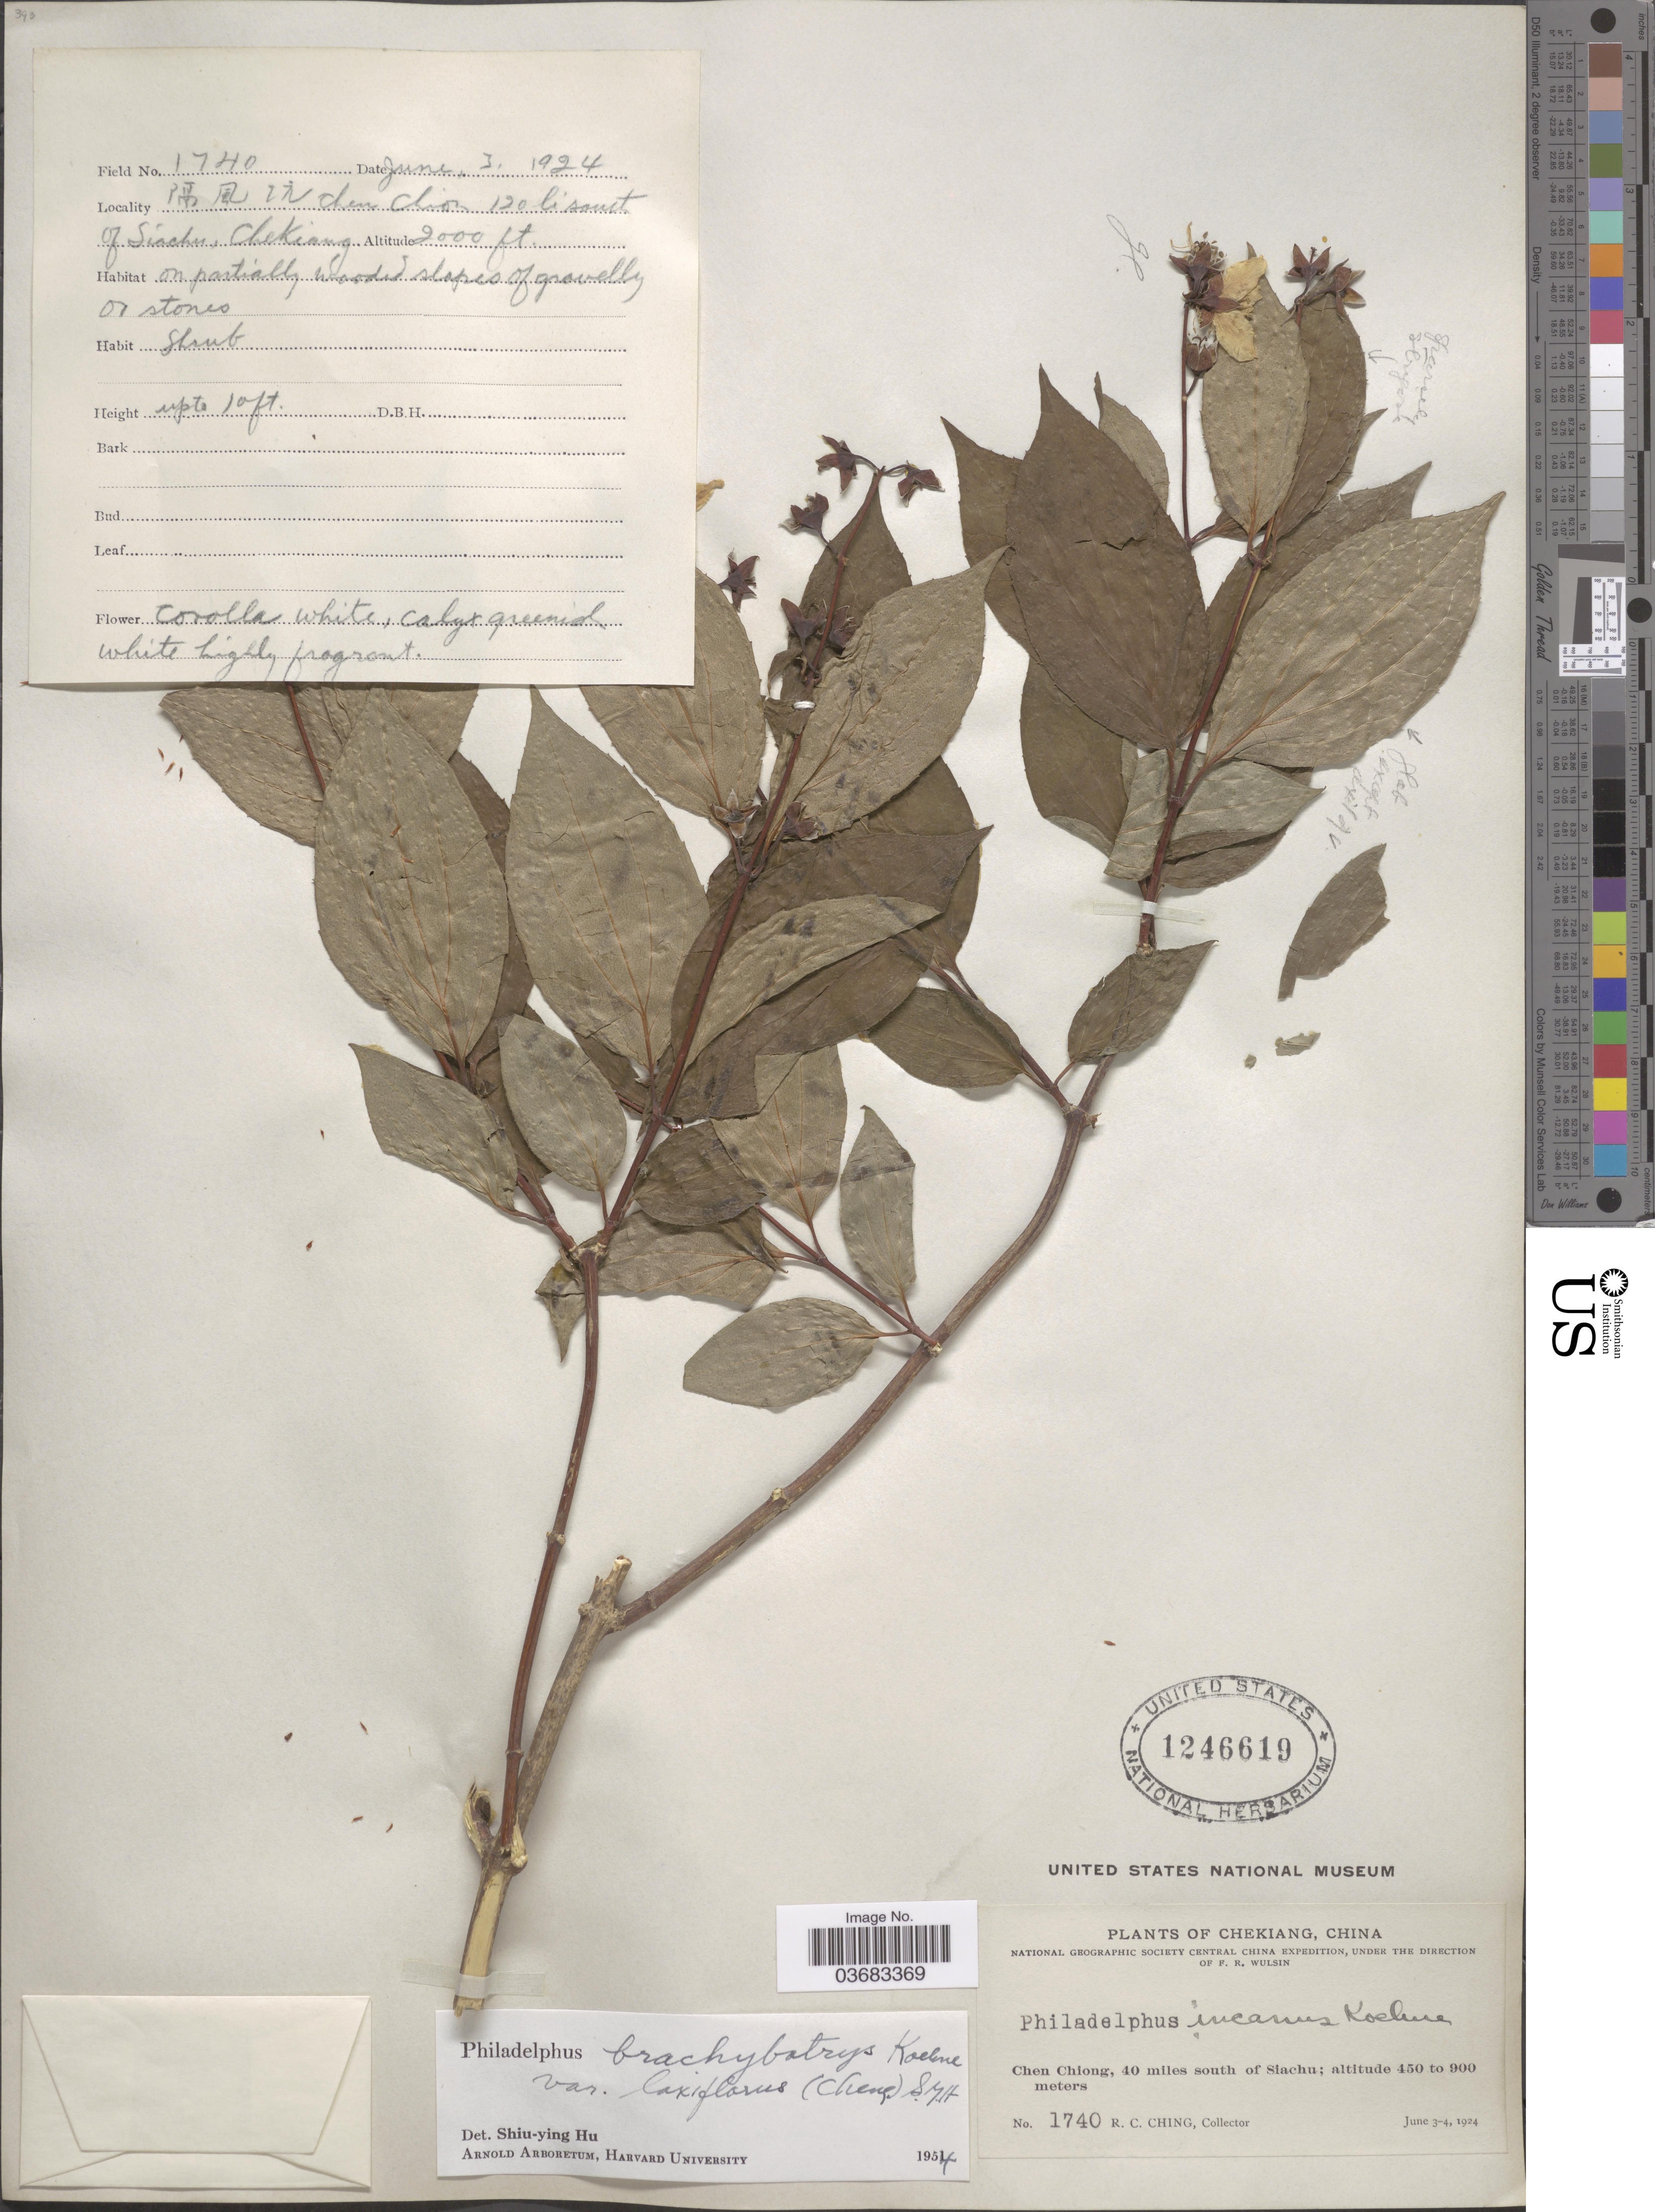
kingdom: Plantae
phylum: Tracheophyta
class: Magnoliopsida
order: Cornales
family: Hydrangeaceae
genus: Philadelphus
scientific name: Philadelphus brachybotrys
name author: (Koehne) Koehne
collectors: R. C. Ching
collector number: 1740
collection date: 1924-06-03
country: China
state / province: Zhejiang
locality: Chekiang. National Geographic Society Central China E[Foreign script]pedition. Chen Chiong, 40 miles south of Siachu. [Foreign script] Chen Chion 120 li south of Siachu.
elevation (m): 610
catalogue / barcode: US 1246619